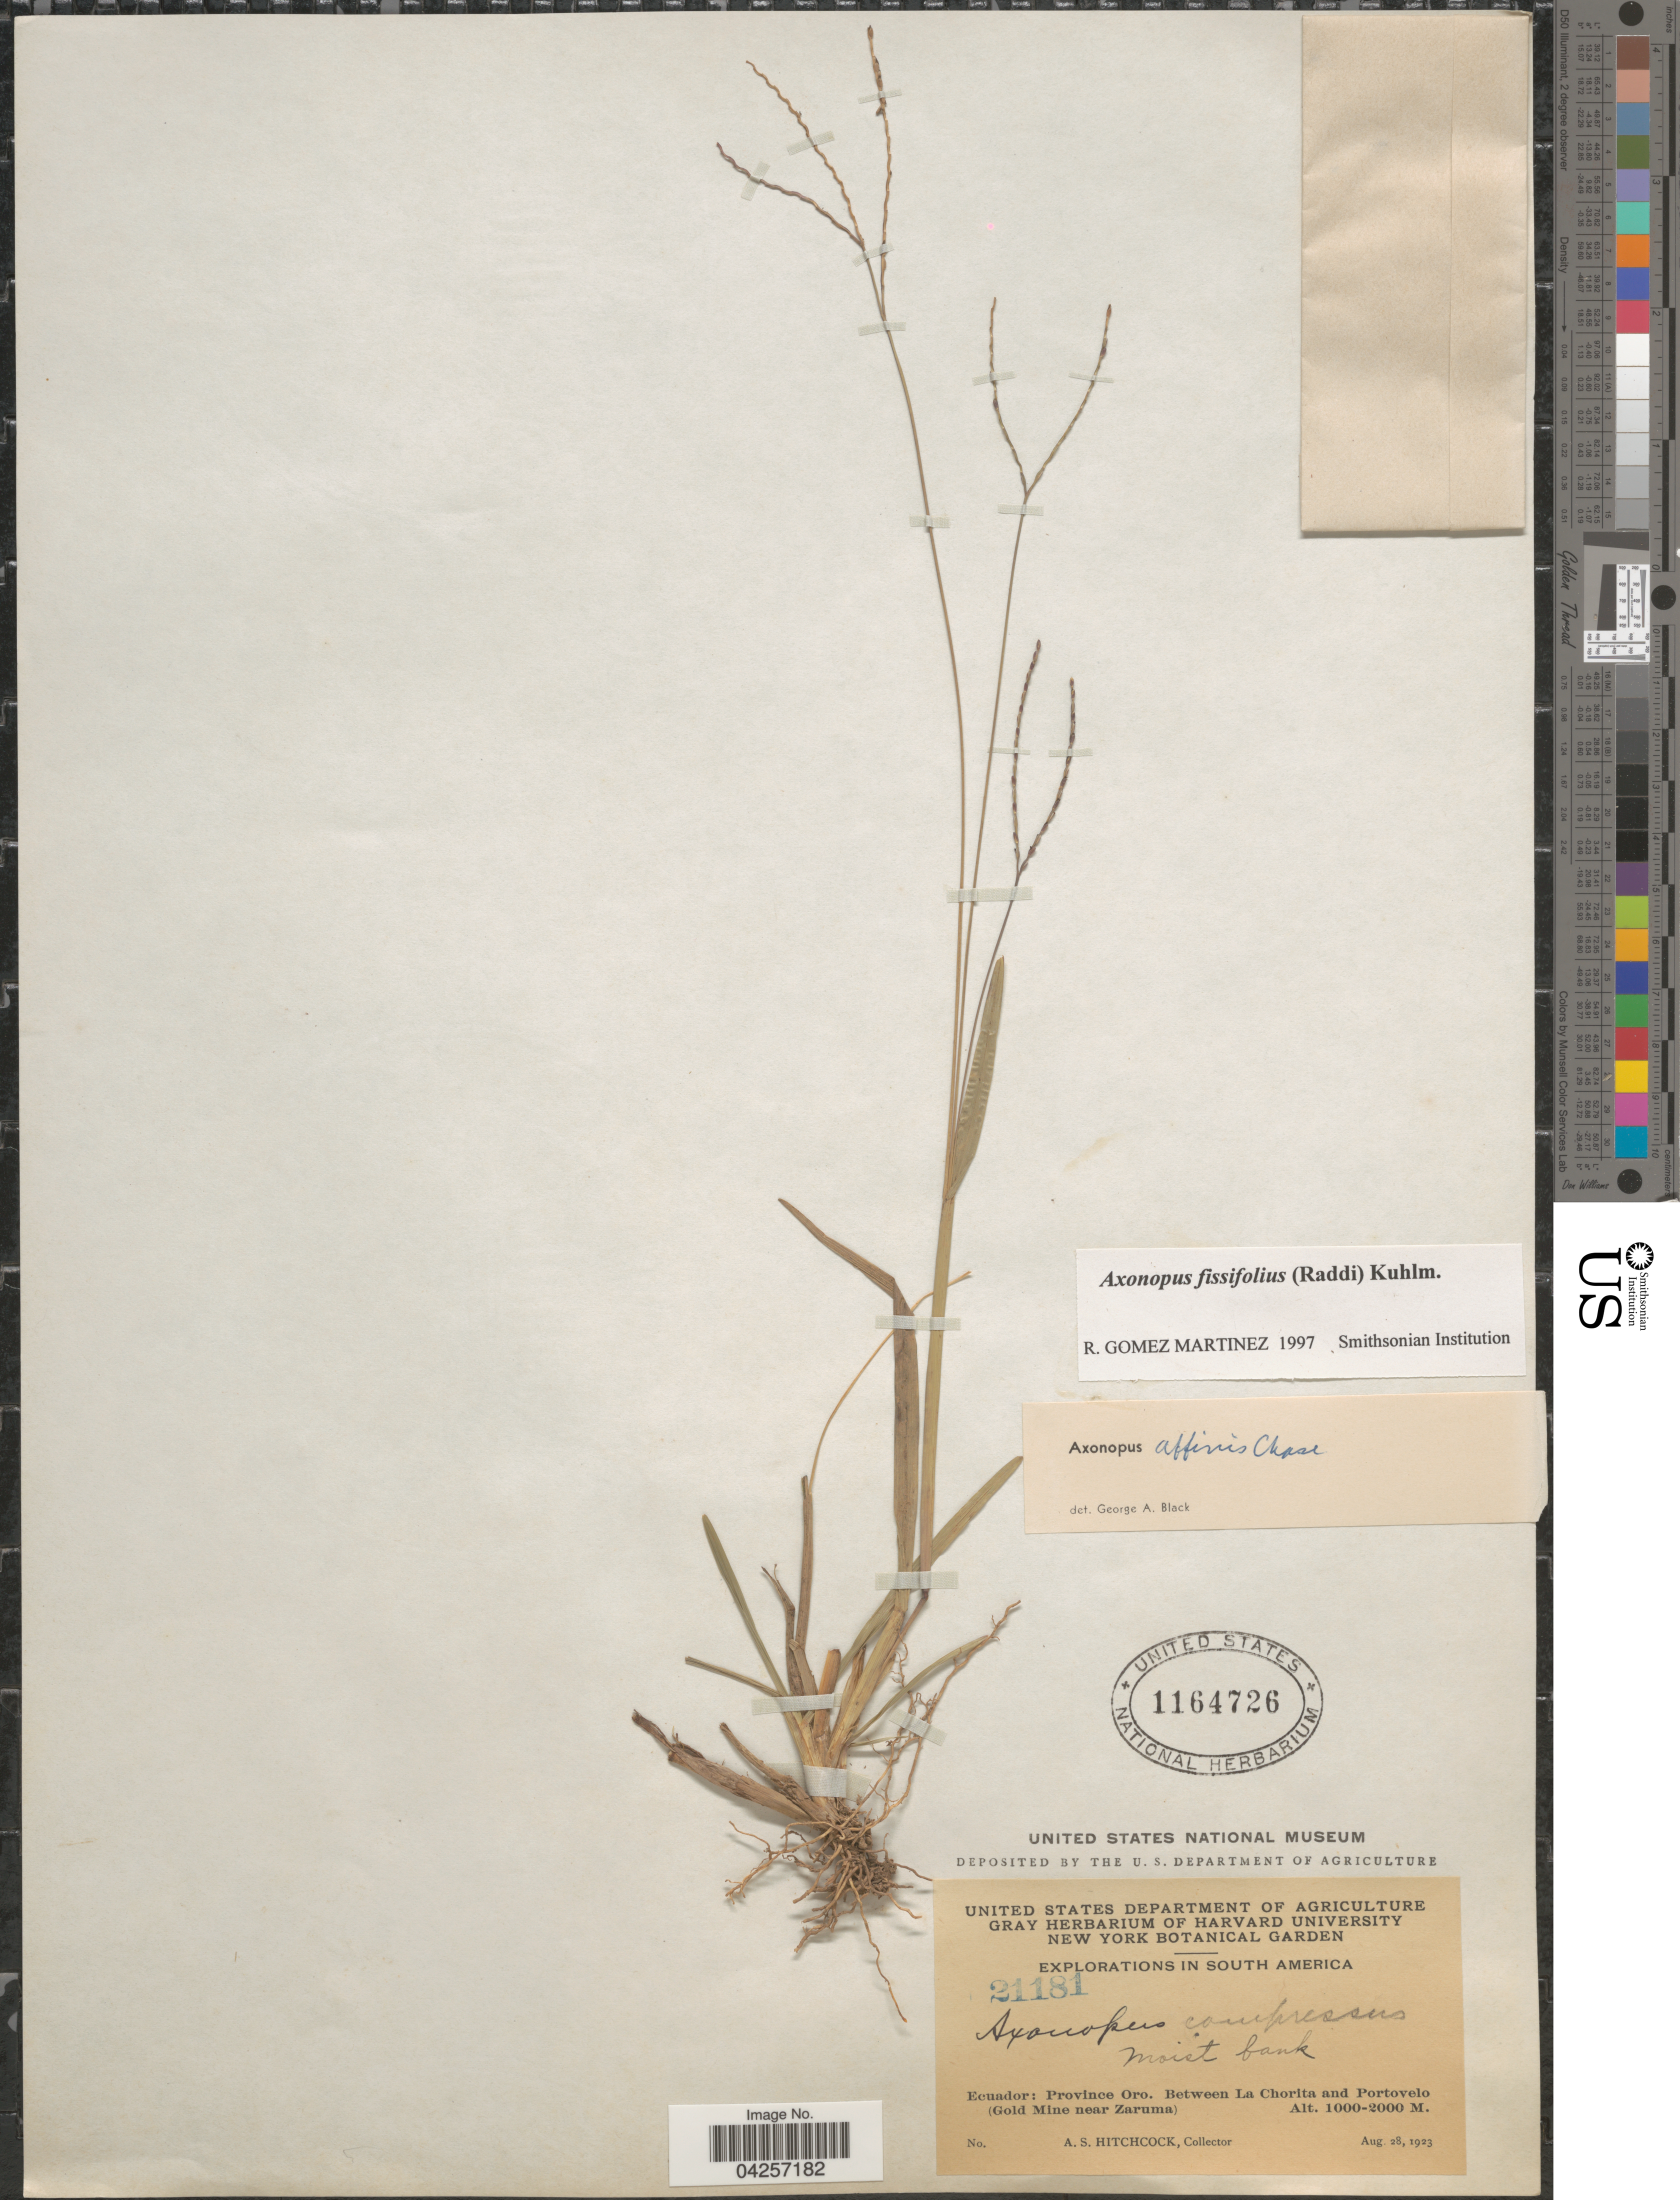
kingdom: Plantae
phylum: Tracheophyta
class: Liliopsida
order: Poales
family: Poaceae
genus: Axonopus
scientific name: Axonopus fissifolius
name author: (Raddi) Kuhlm.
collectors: A. S. Hitchcock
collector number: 21181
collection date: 1923-08-28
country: Ecuador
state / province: El Oro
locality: Explorations in South America. Province Oro. Between La Chorita and Portovelo (Gold MIne near Zaruma).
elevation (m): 1000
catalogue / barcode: US 1164726